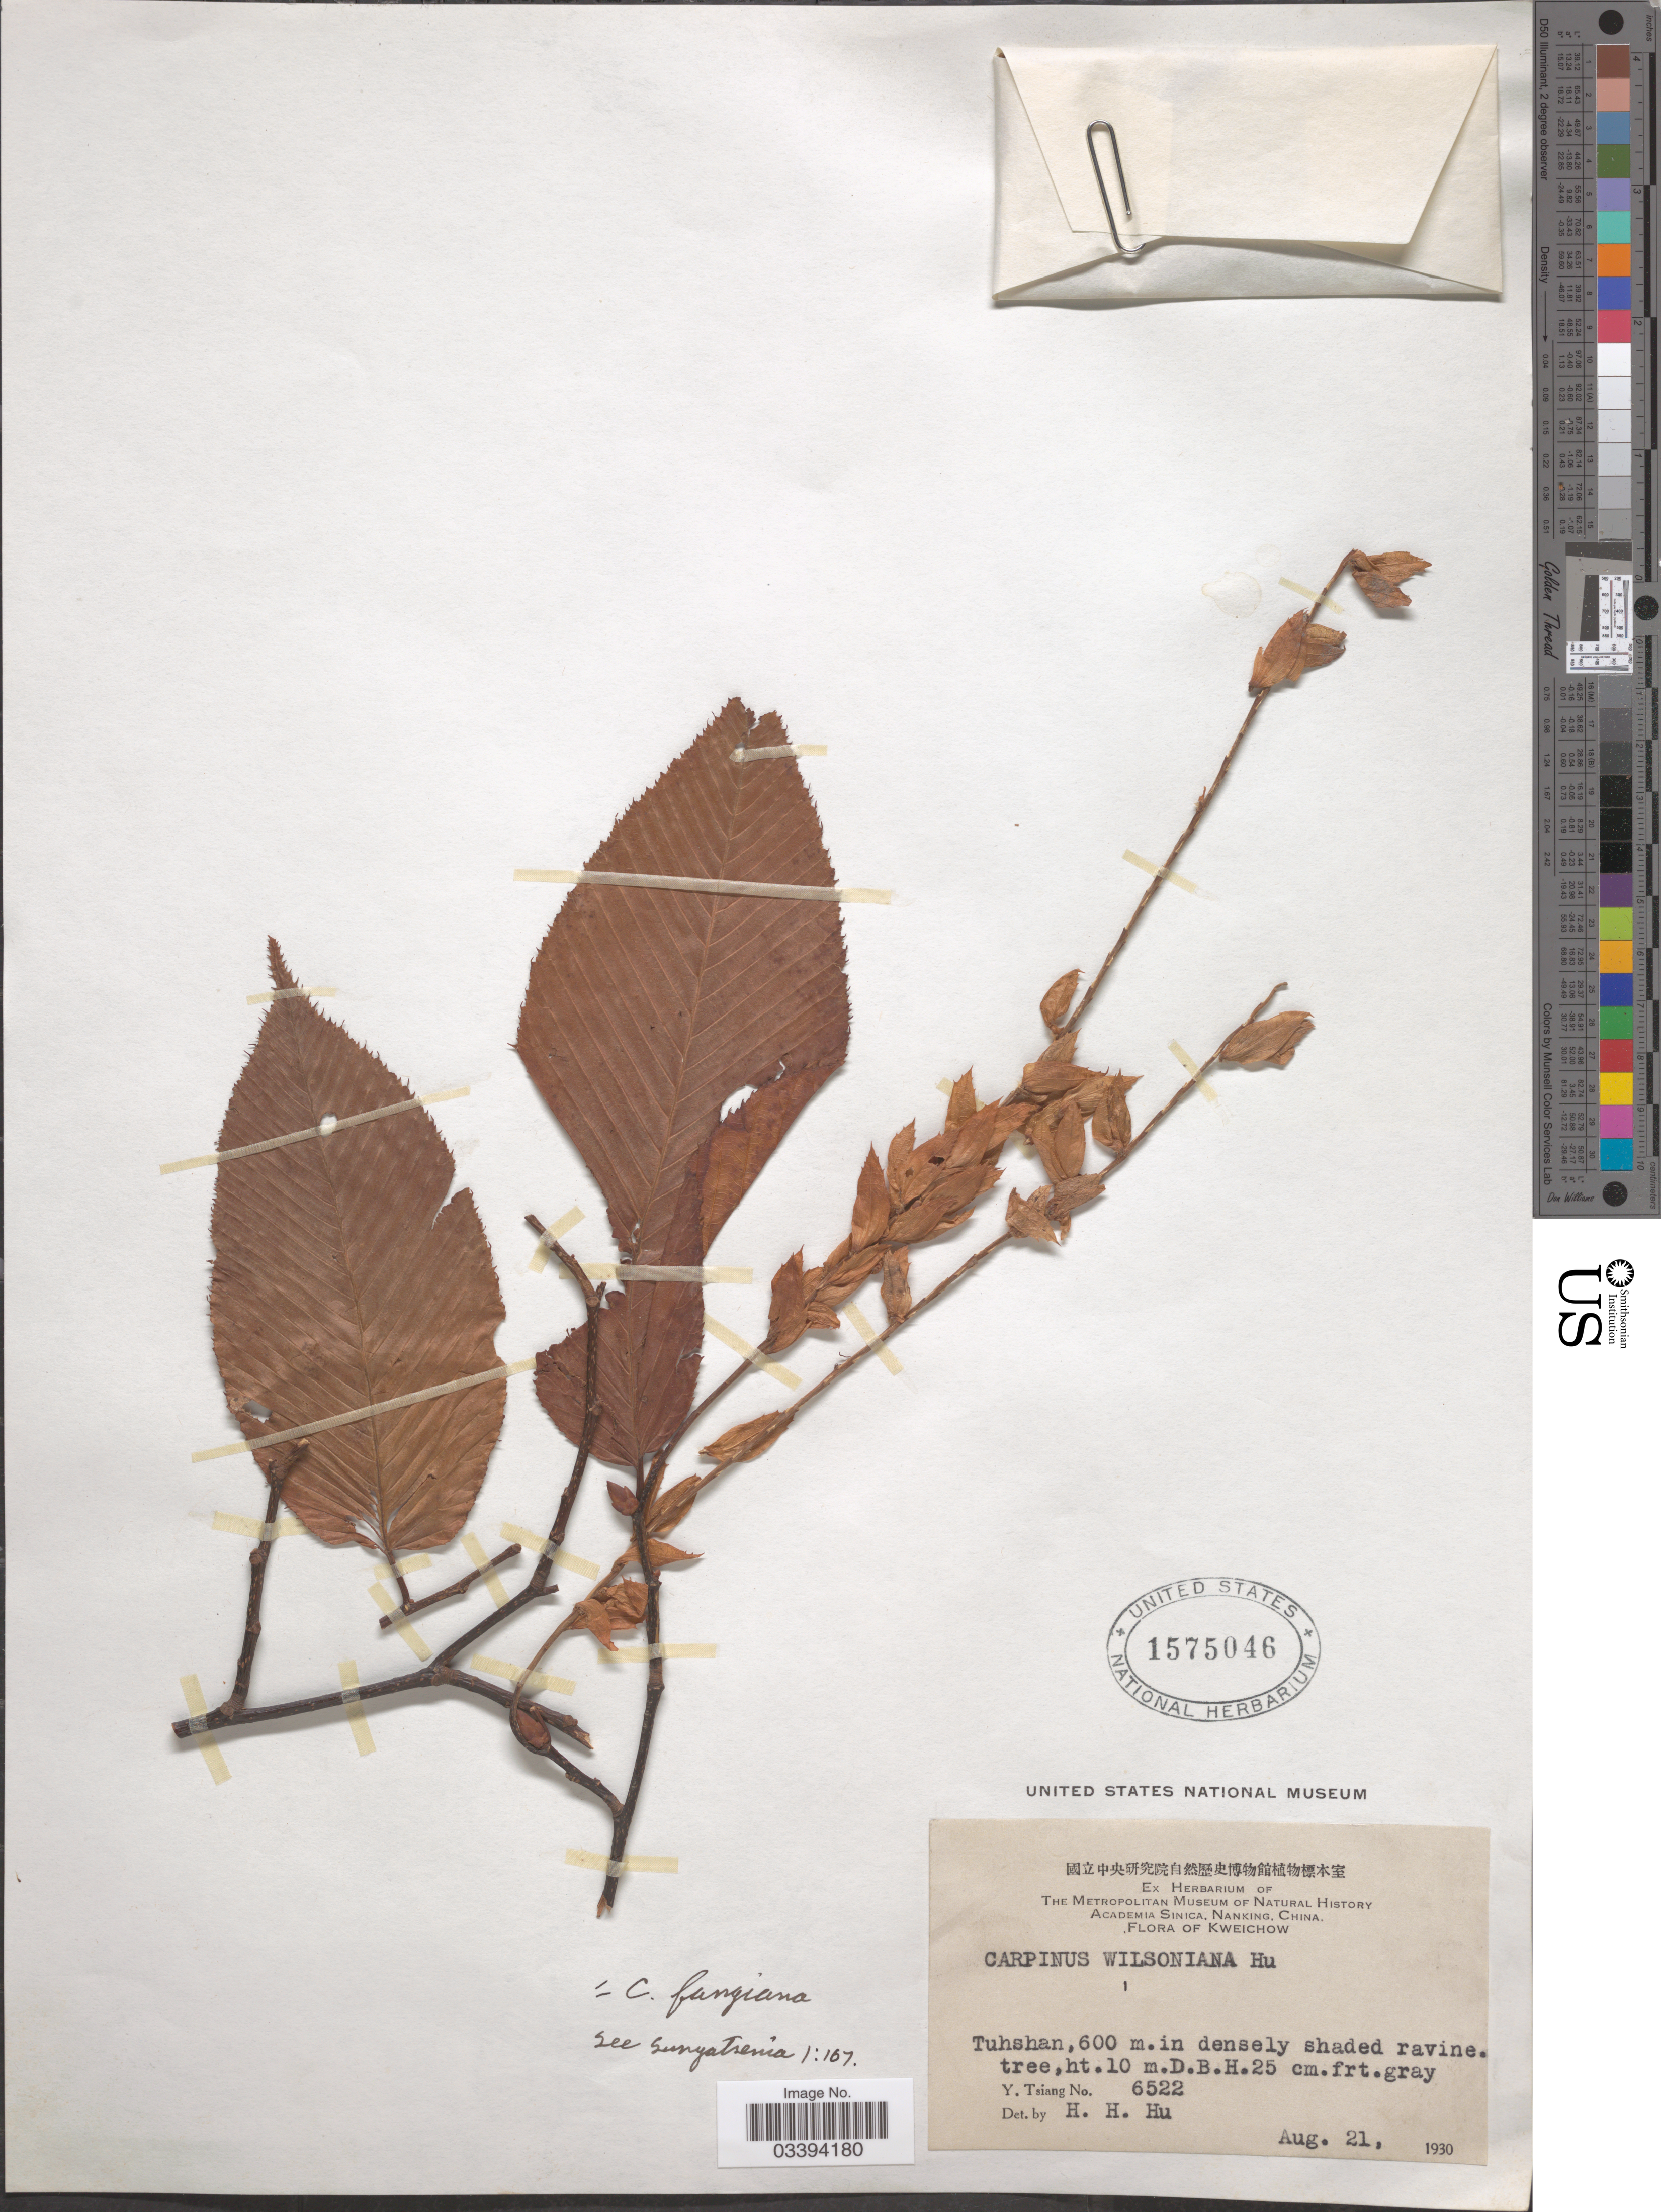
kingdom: Plantae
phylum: Tracheophyta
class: Magnoliopsida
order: Fagales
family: Betulaceae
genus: Carpinus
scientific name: Carpinus fangiana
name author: Hu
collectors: Y. Tsiang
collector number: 6522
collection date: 1930-08-21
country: China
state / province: Guizhou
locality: Kweichow Tuhshan.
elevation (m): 600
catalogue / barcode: US 1575046